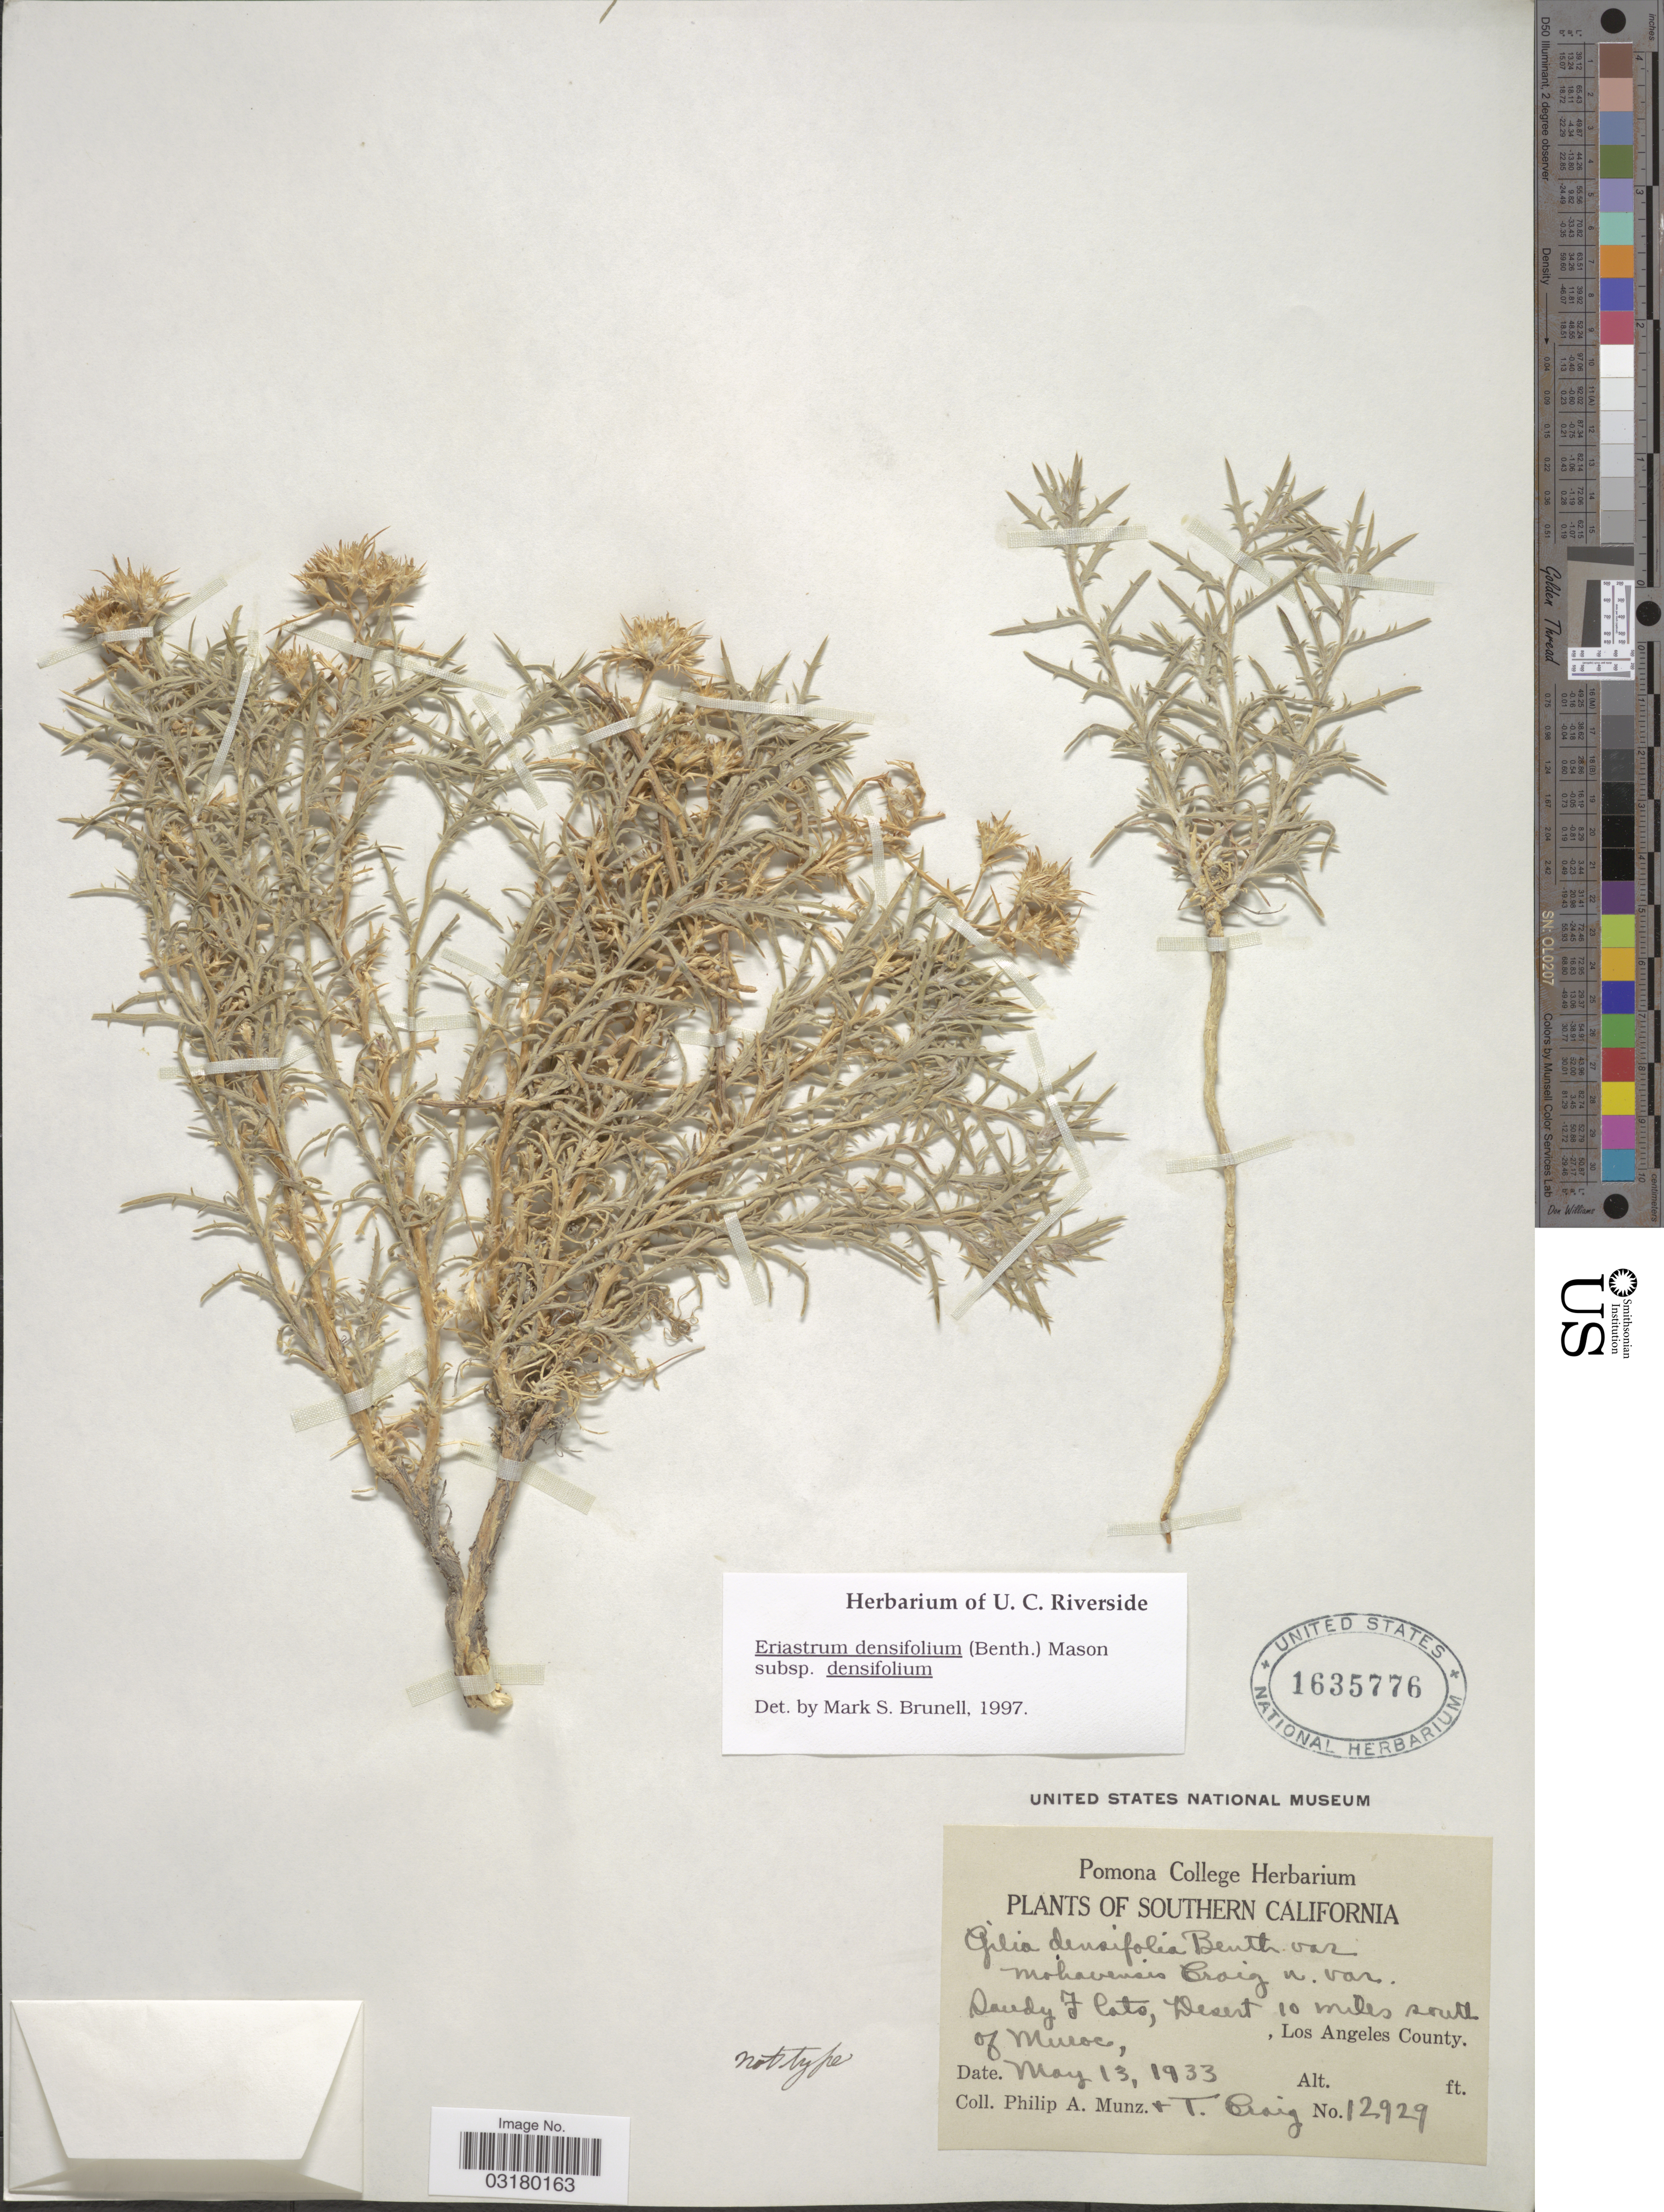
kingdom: Plantae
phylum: Tracheophyta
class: Magnoliopsida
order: Ericales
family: Polemoniaceae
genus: Eriastrum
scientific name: Eriastrum densifolium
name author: (Benth.) H. Mason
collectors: P. A. Munz & T. Craig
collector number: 12929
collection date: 1933-05-13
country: United States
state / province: California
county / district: Los Angeles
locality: Southern California. Sandy Flats, Desert 10 miles south of Muroe, Los Angeles County.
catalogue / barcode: US 1635776